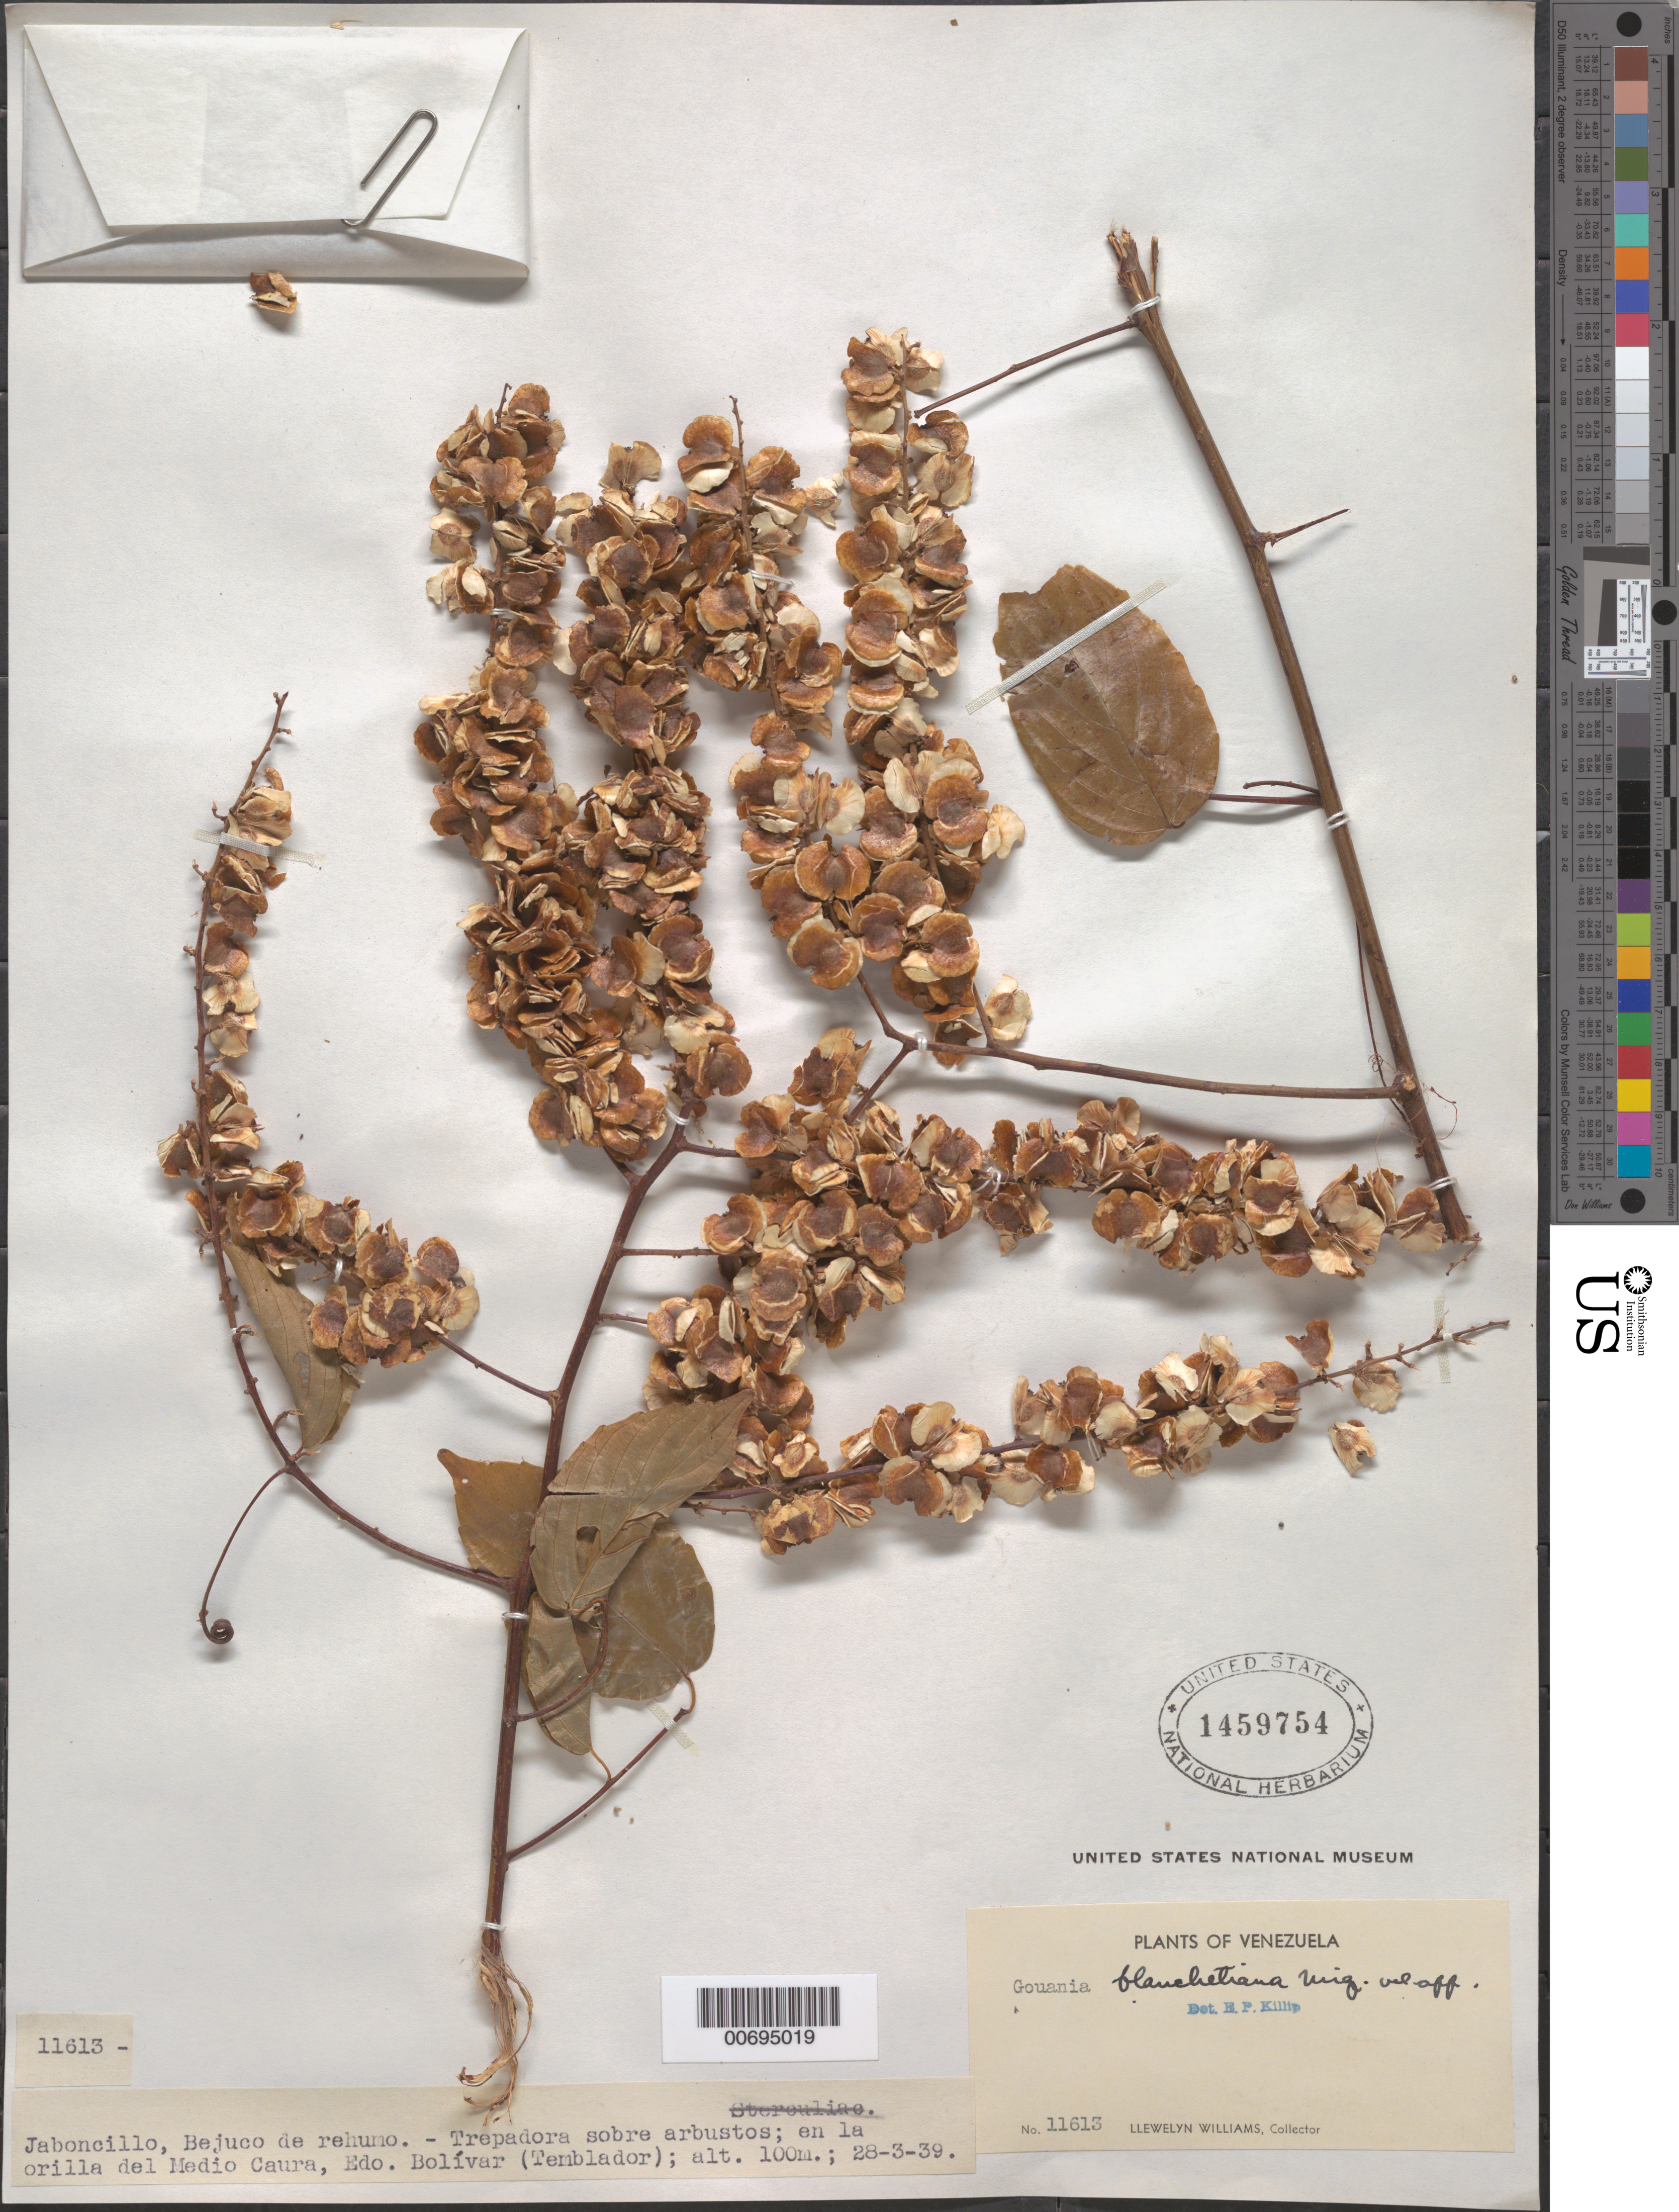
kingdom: Plantae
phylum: Tracheophyta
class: Magnoliopsida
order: Rosales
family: Rhamnaceae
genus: Gouania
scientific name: Gouania blanchetiana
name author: Miq.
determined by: Killip, Ellsworth P.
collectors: Ll. Williams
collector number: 11613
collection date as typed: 28-Mar-39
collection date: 1939-03-28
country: Venezuela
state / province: Bolívar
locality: Temblador, Medio Caura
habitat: Riverbank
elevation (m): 100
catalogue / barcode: US 1459754